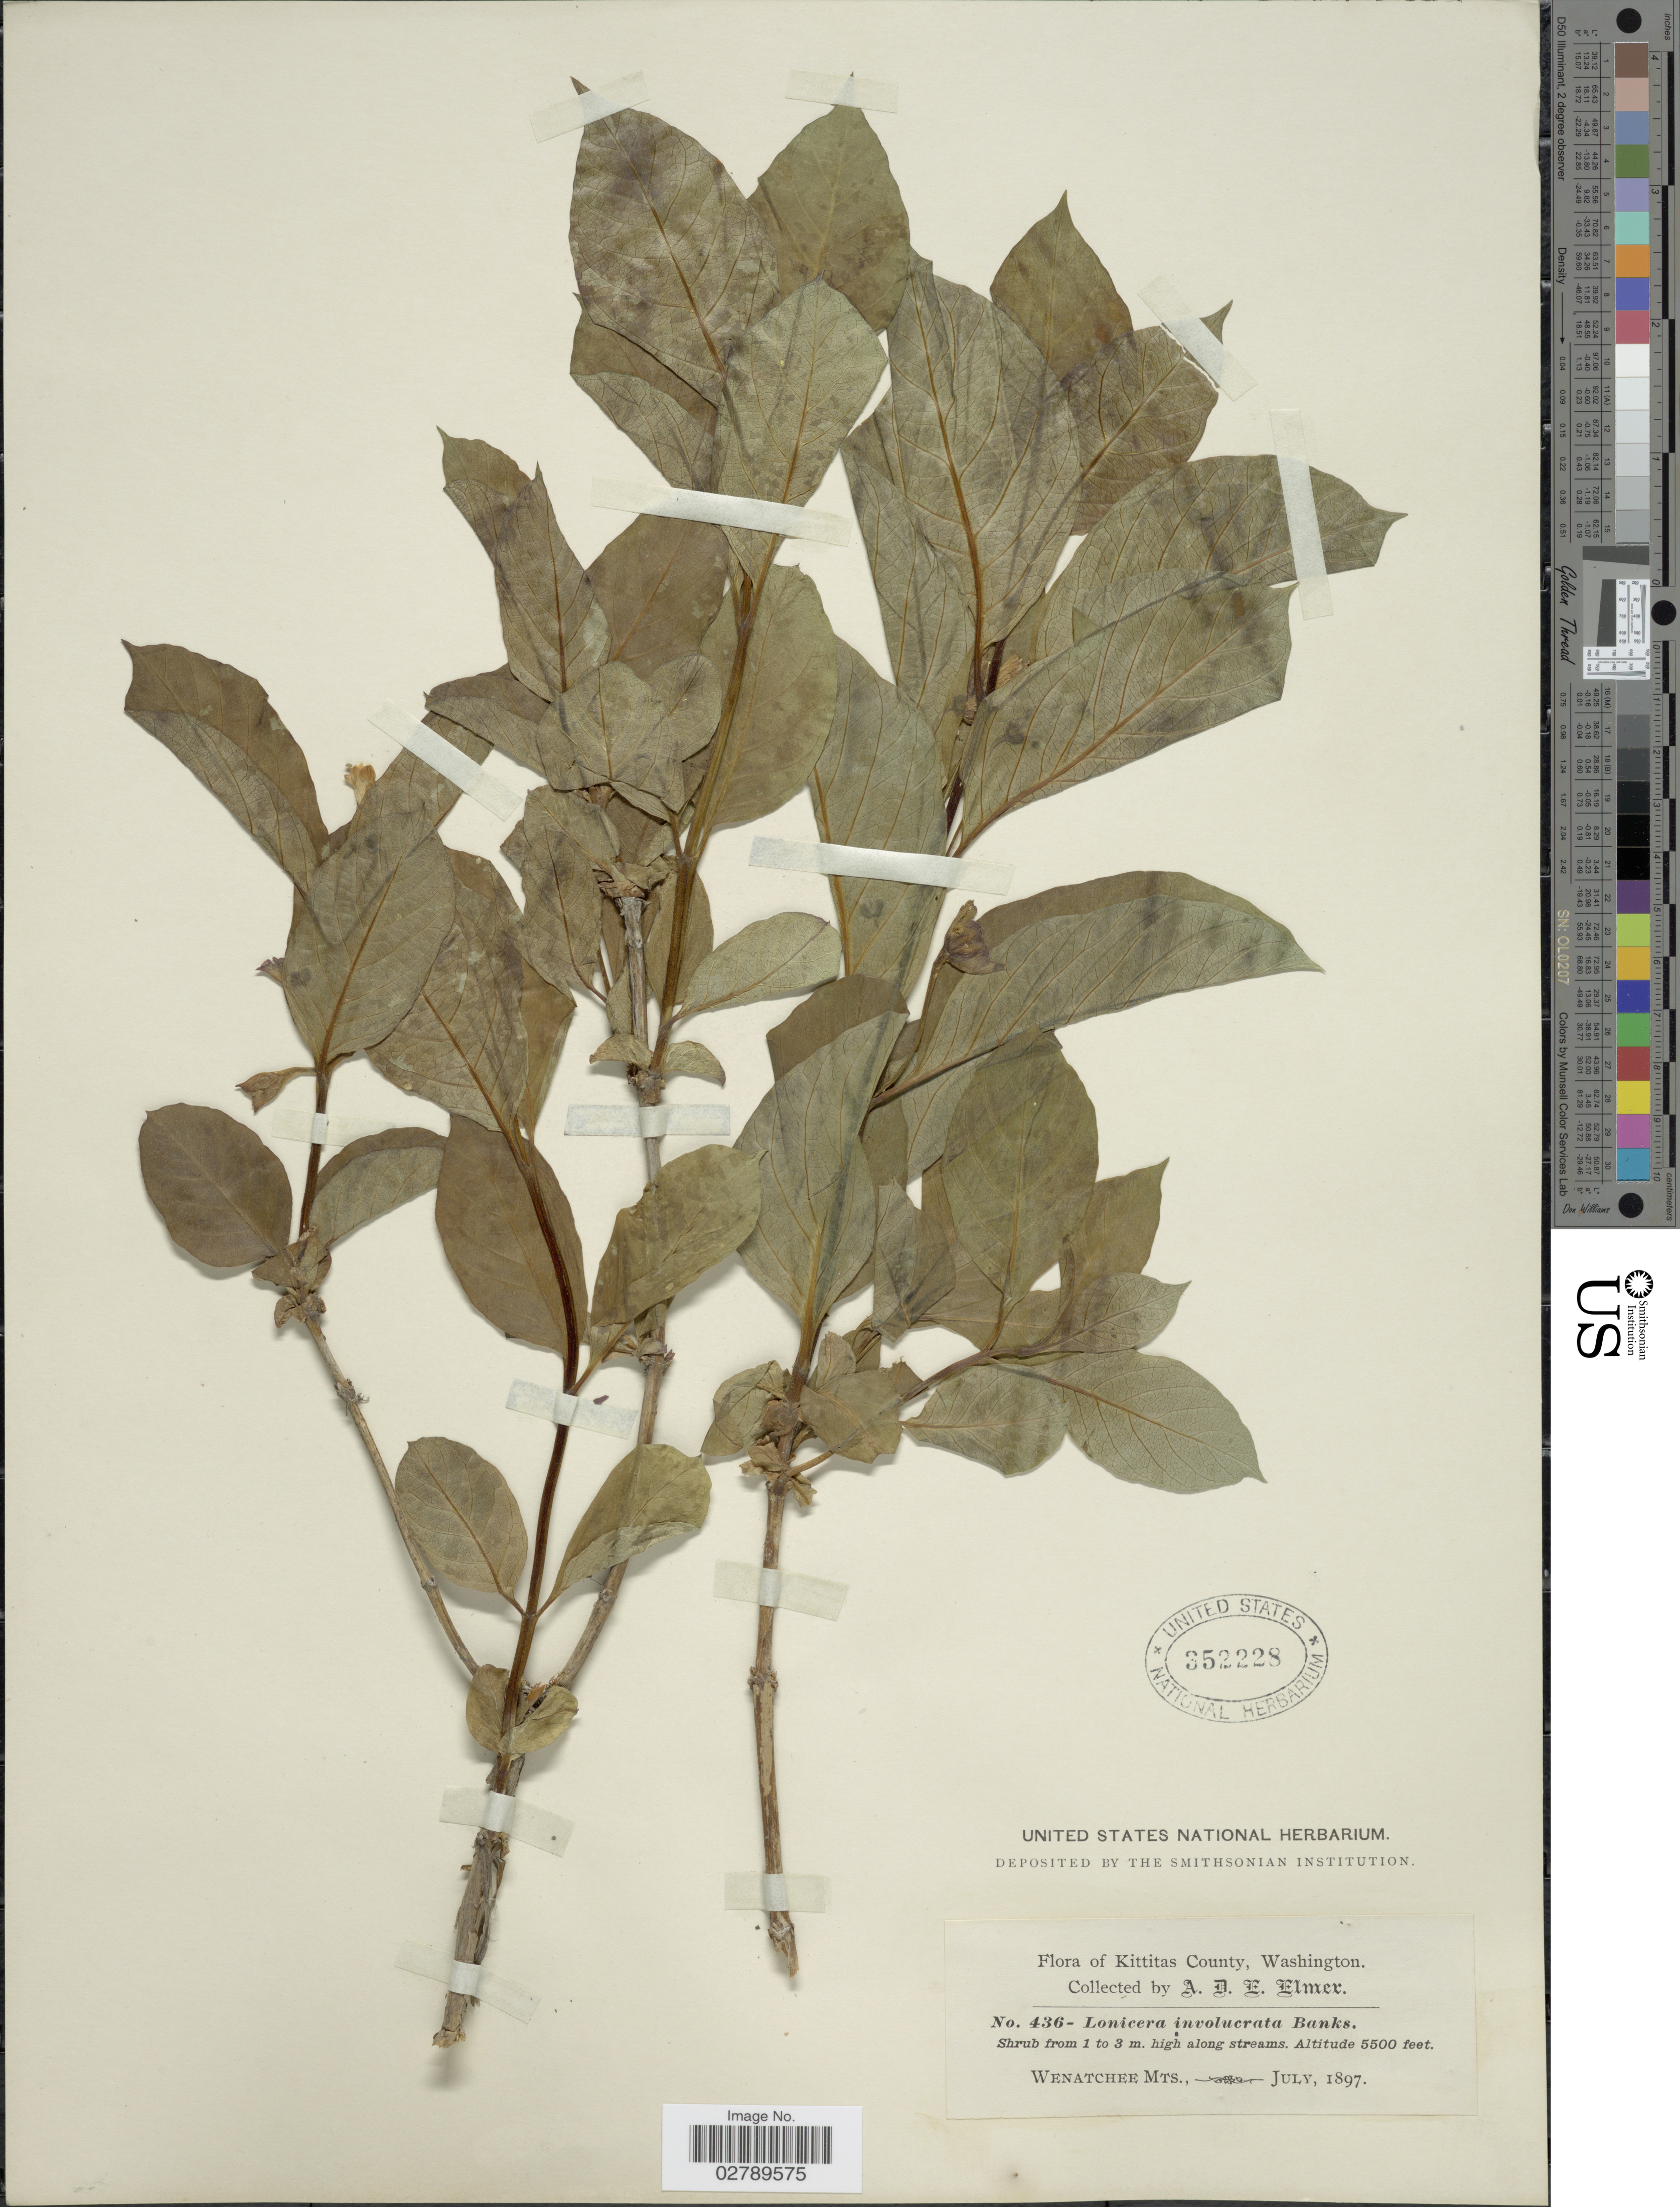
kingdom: Plantae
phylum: Tracheophyta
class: Magnoliopsida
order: Dipsacales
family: Caprifoliaceae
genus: Lonicera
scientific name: Lonicera involucrata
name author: (Richardson) Banks ex Spreng.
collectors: A. D. E. Elmer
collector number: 436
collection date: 1897-07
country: United States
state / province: Washington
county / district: Kittitas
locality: Kittitas County. Wenatchee Mts.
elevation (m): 1676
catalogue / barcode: US 352228